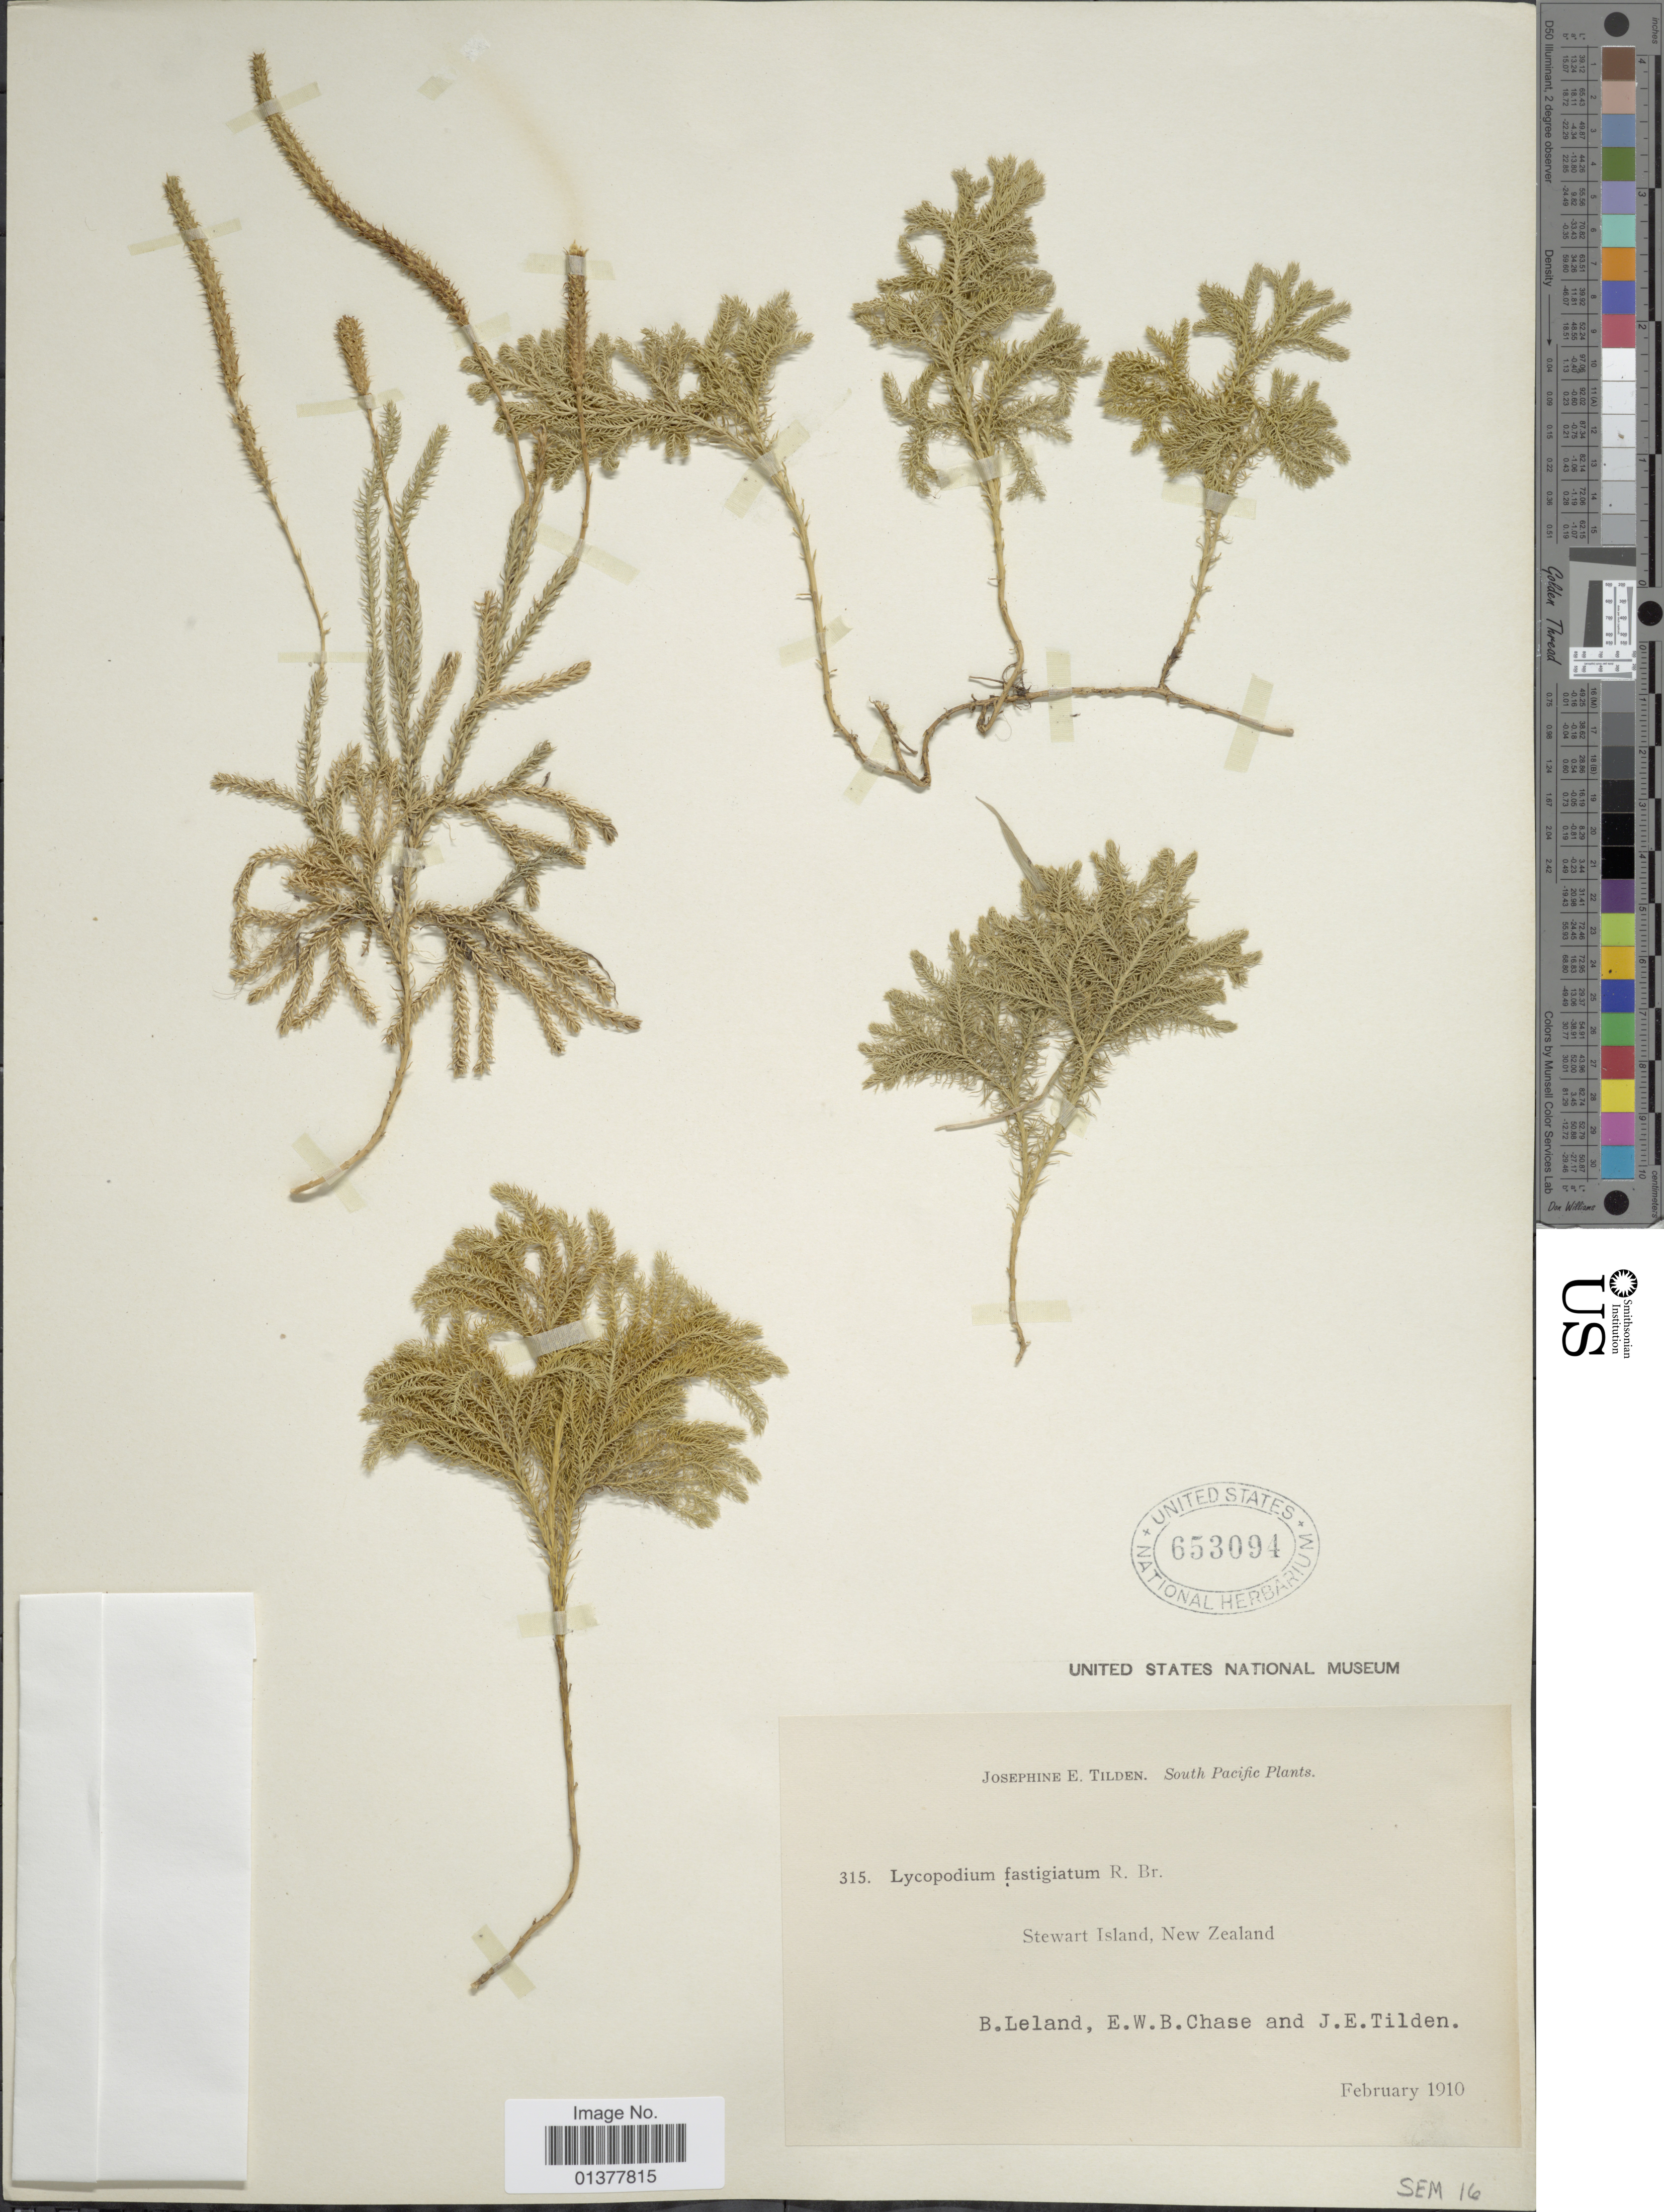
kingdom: Plantae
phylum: Tracheophyta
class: Lycopodiopsida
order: Lycopodiales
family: Lycopodiaceae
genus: Austrolycopodium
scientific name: Austrolycopodium fastigiatum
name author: (R. Br.) Holub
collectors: B. Leland, E. W. Chase & J. E. Tilden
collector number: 315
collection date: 1910-02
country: New Zealand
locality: Stewart Island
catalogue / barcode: US 653094